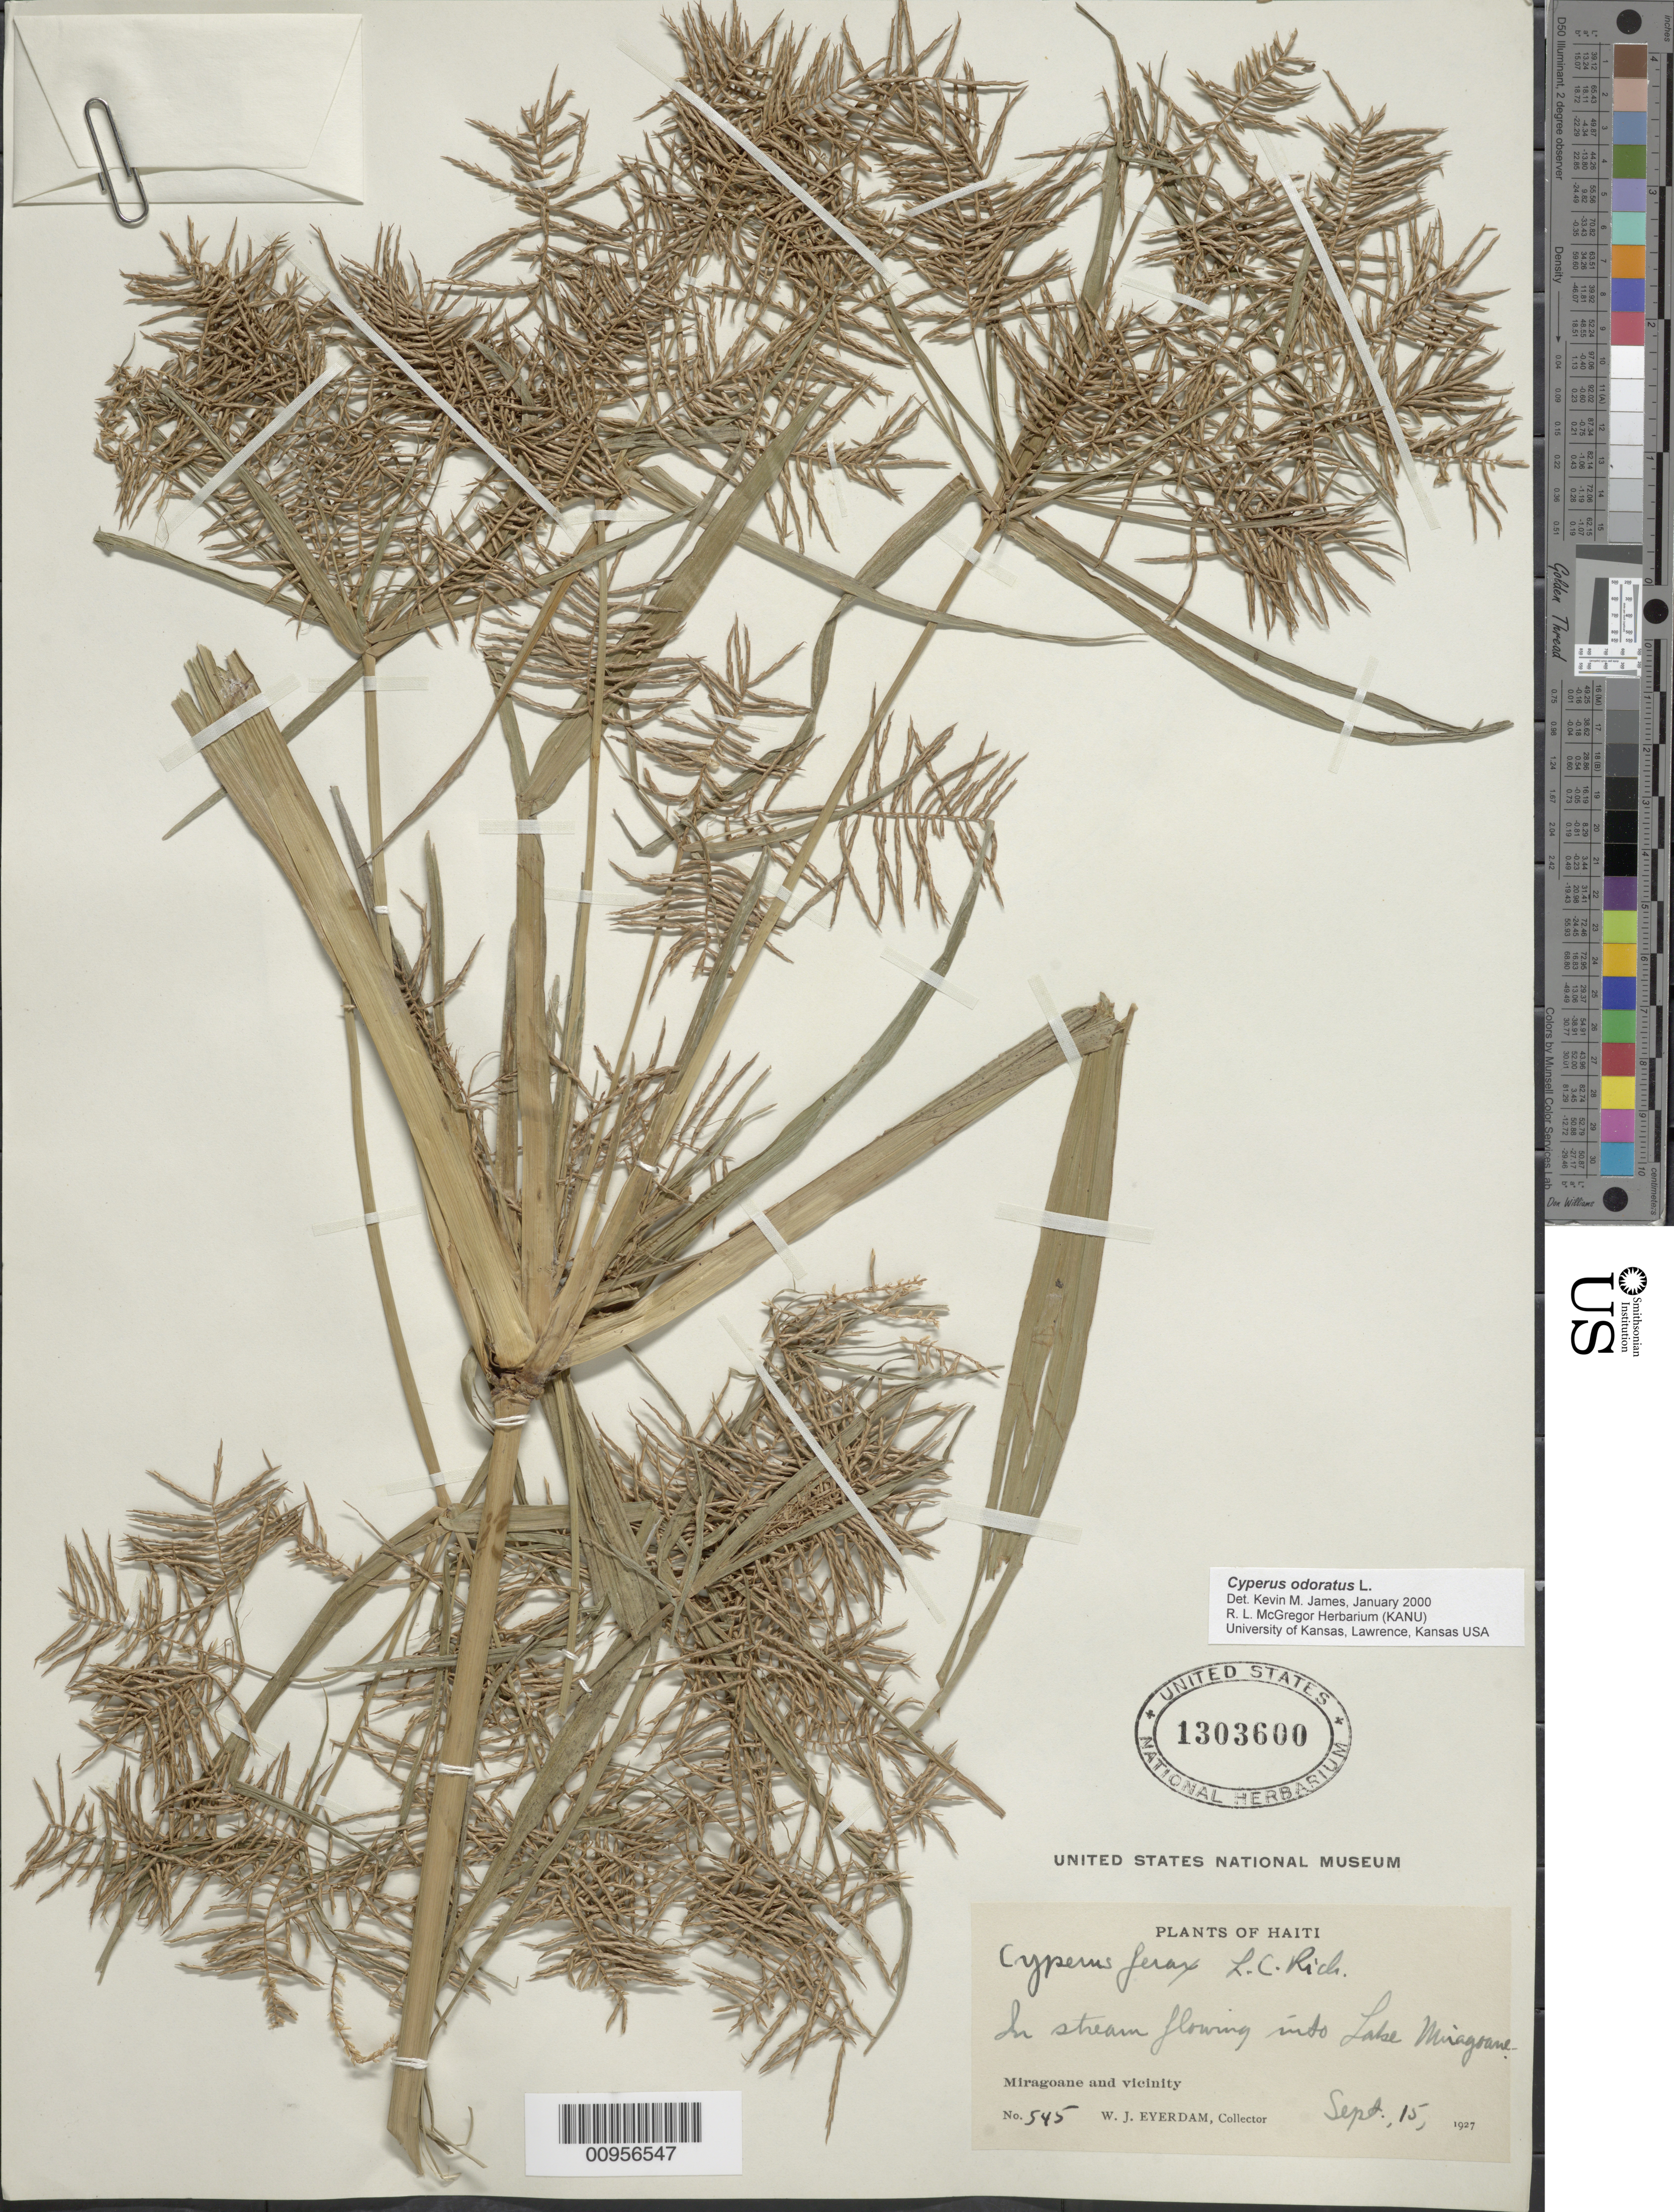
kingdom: Plantae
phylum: Tracheophyta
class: Liliopsida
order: Poales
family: Cyperaceae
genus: Cyperus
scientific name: Cyperus odoratus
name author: L.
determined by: James, K. M.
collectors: W. Everdam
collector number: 545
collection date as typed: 15 Sep 1927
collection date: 1927-09-15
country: Haiti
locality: Miragoane and vicinity, stream flowing into Lake Miragoane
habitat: In stream flowing into lake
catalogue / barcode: US 1303600